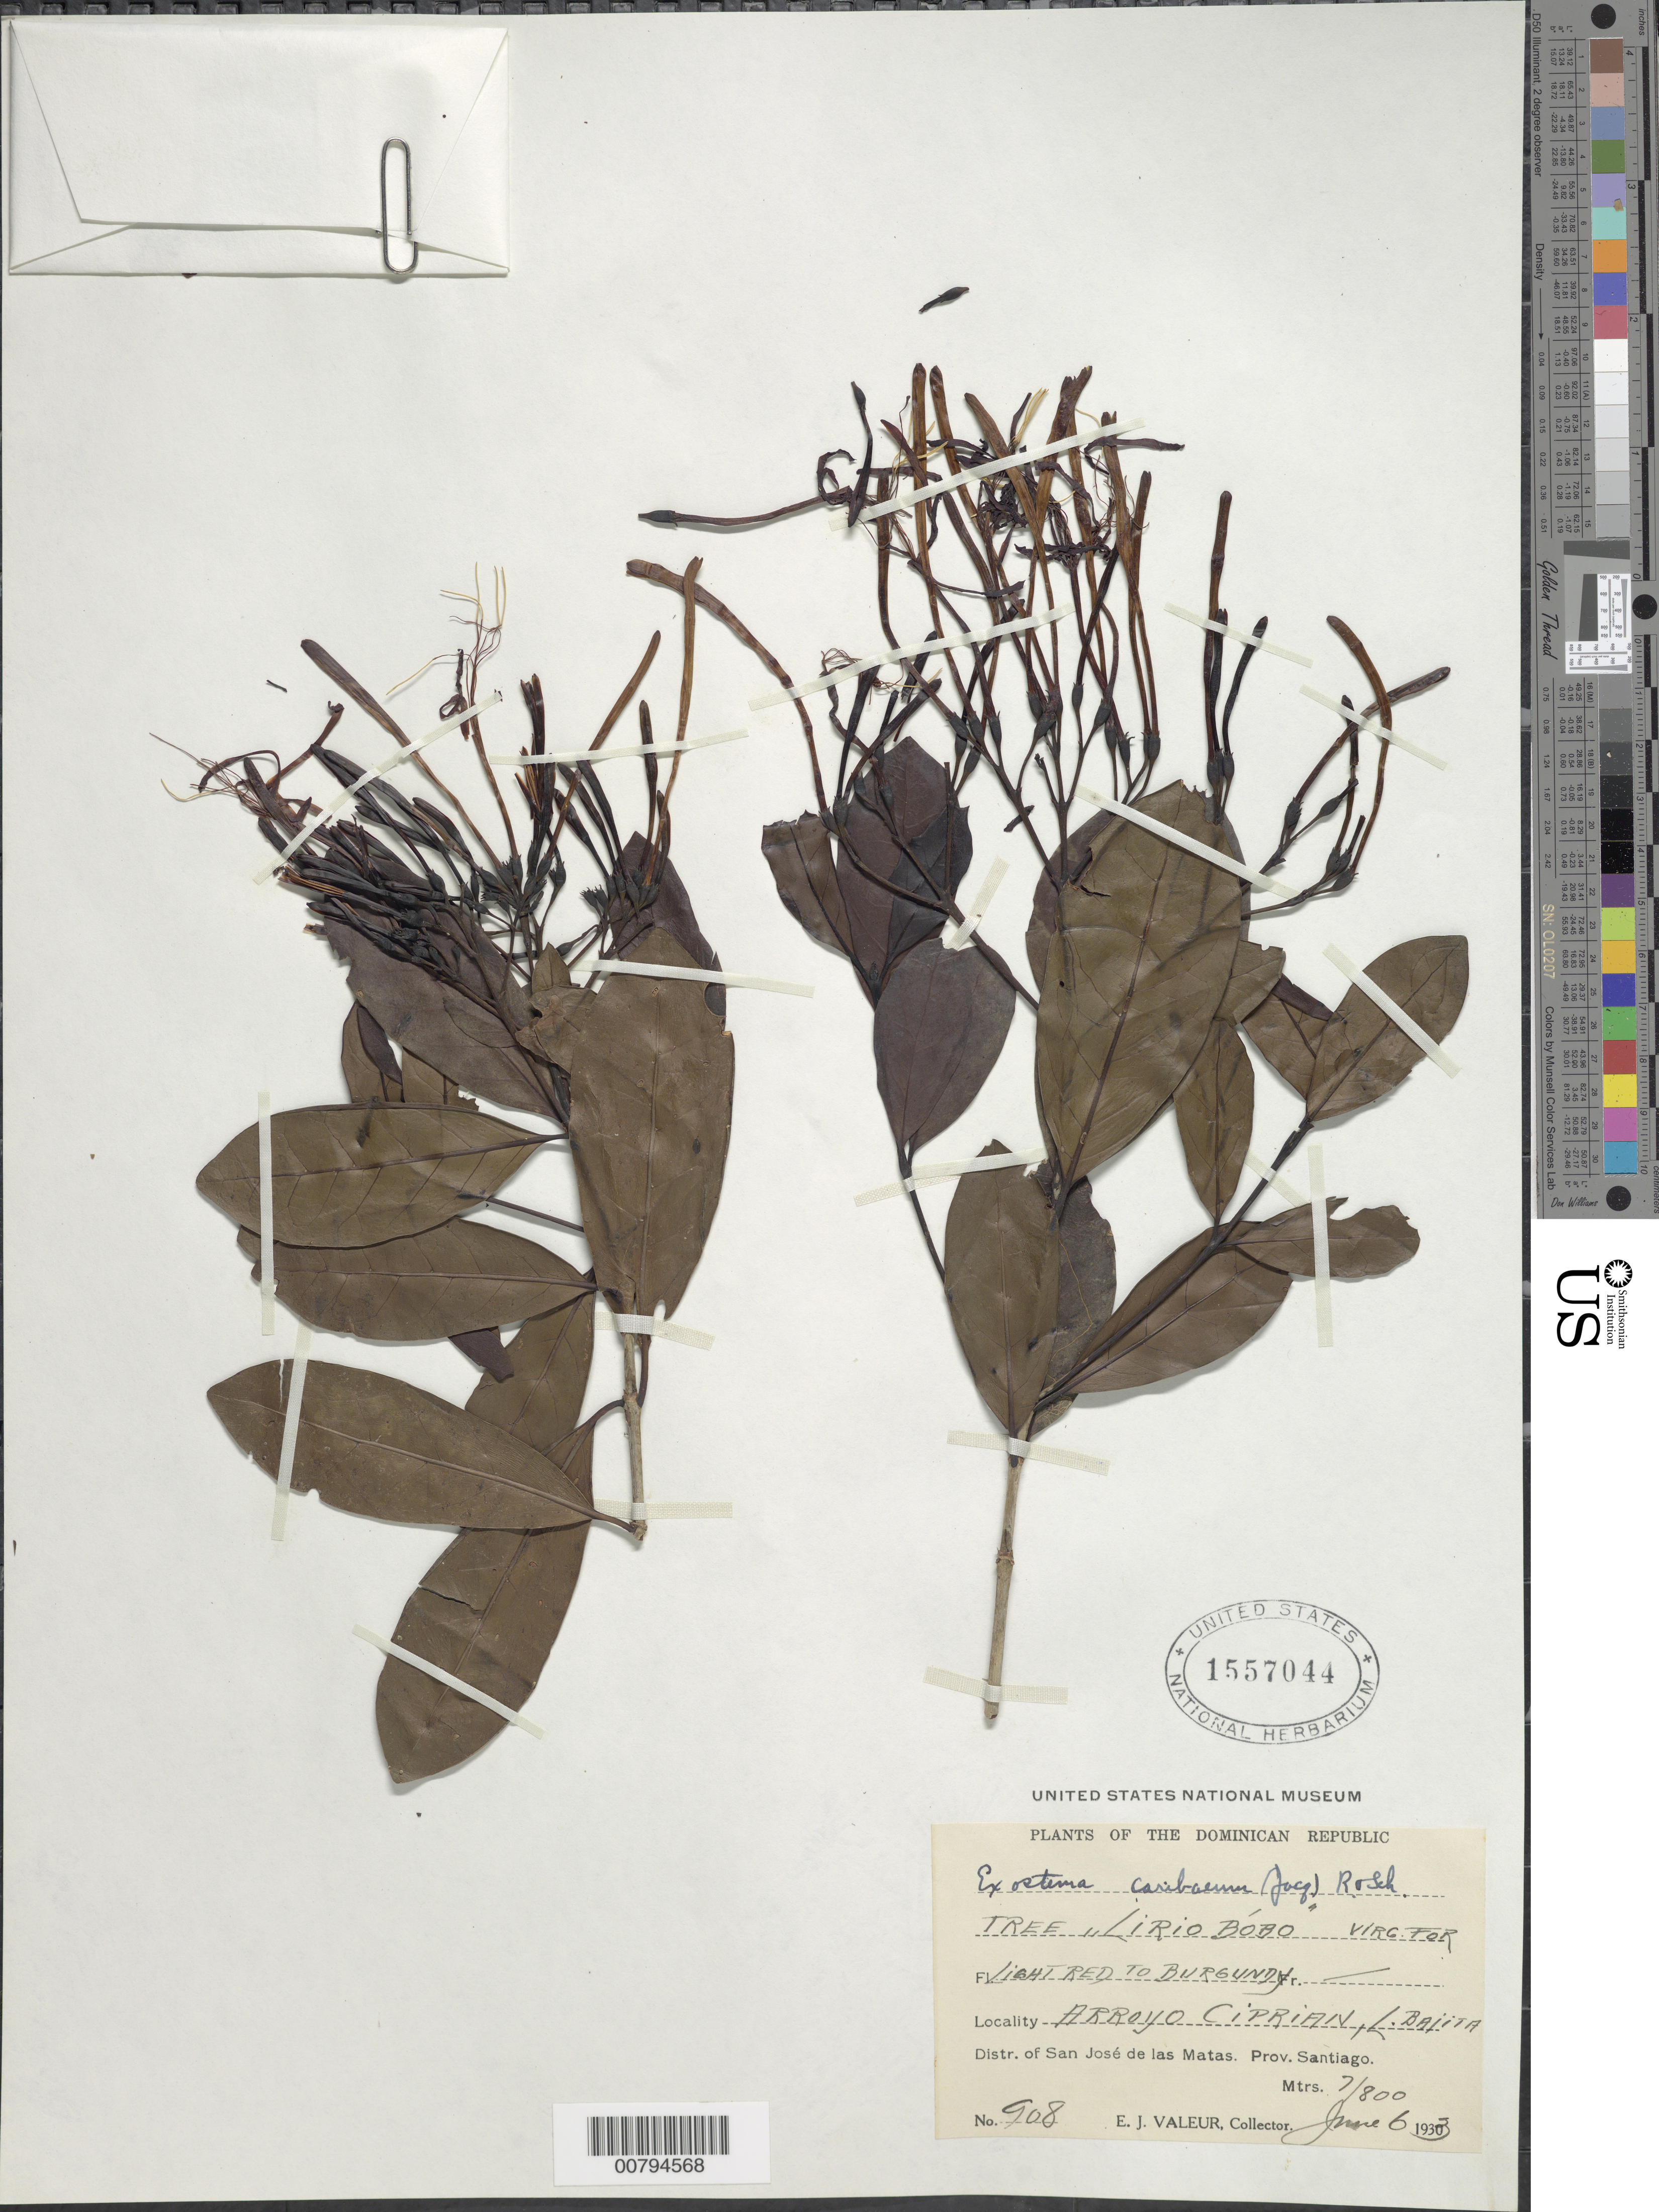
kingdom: Plantae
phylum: Tracheophyta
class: Magnoliopsida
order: Gentianales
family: Rubiaceae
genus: Exostema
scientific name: Exostema caribaeum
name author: (Jacq.) Roem. & Schult.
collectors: E. Valeur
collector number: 908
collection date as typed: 06 Jun 1933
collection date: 1933-06-06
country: Dominican Republic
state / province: Santiago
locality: Distr. Of San José de las Matas; Arroyo Ciprian, L. Bajita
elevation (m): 700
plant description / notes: Common name: Lirio bobo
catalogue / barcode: US 1557044